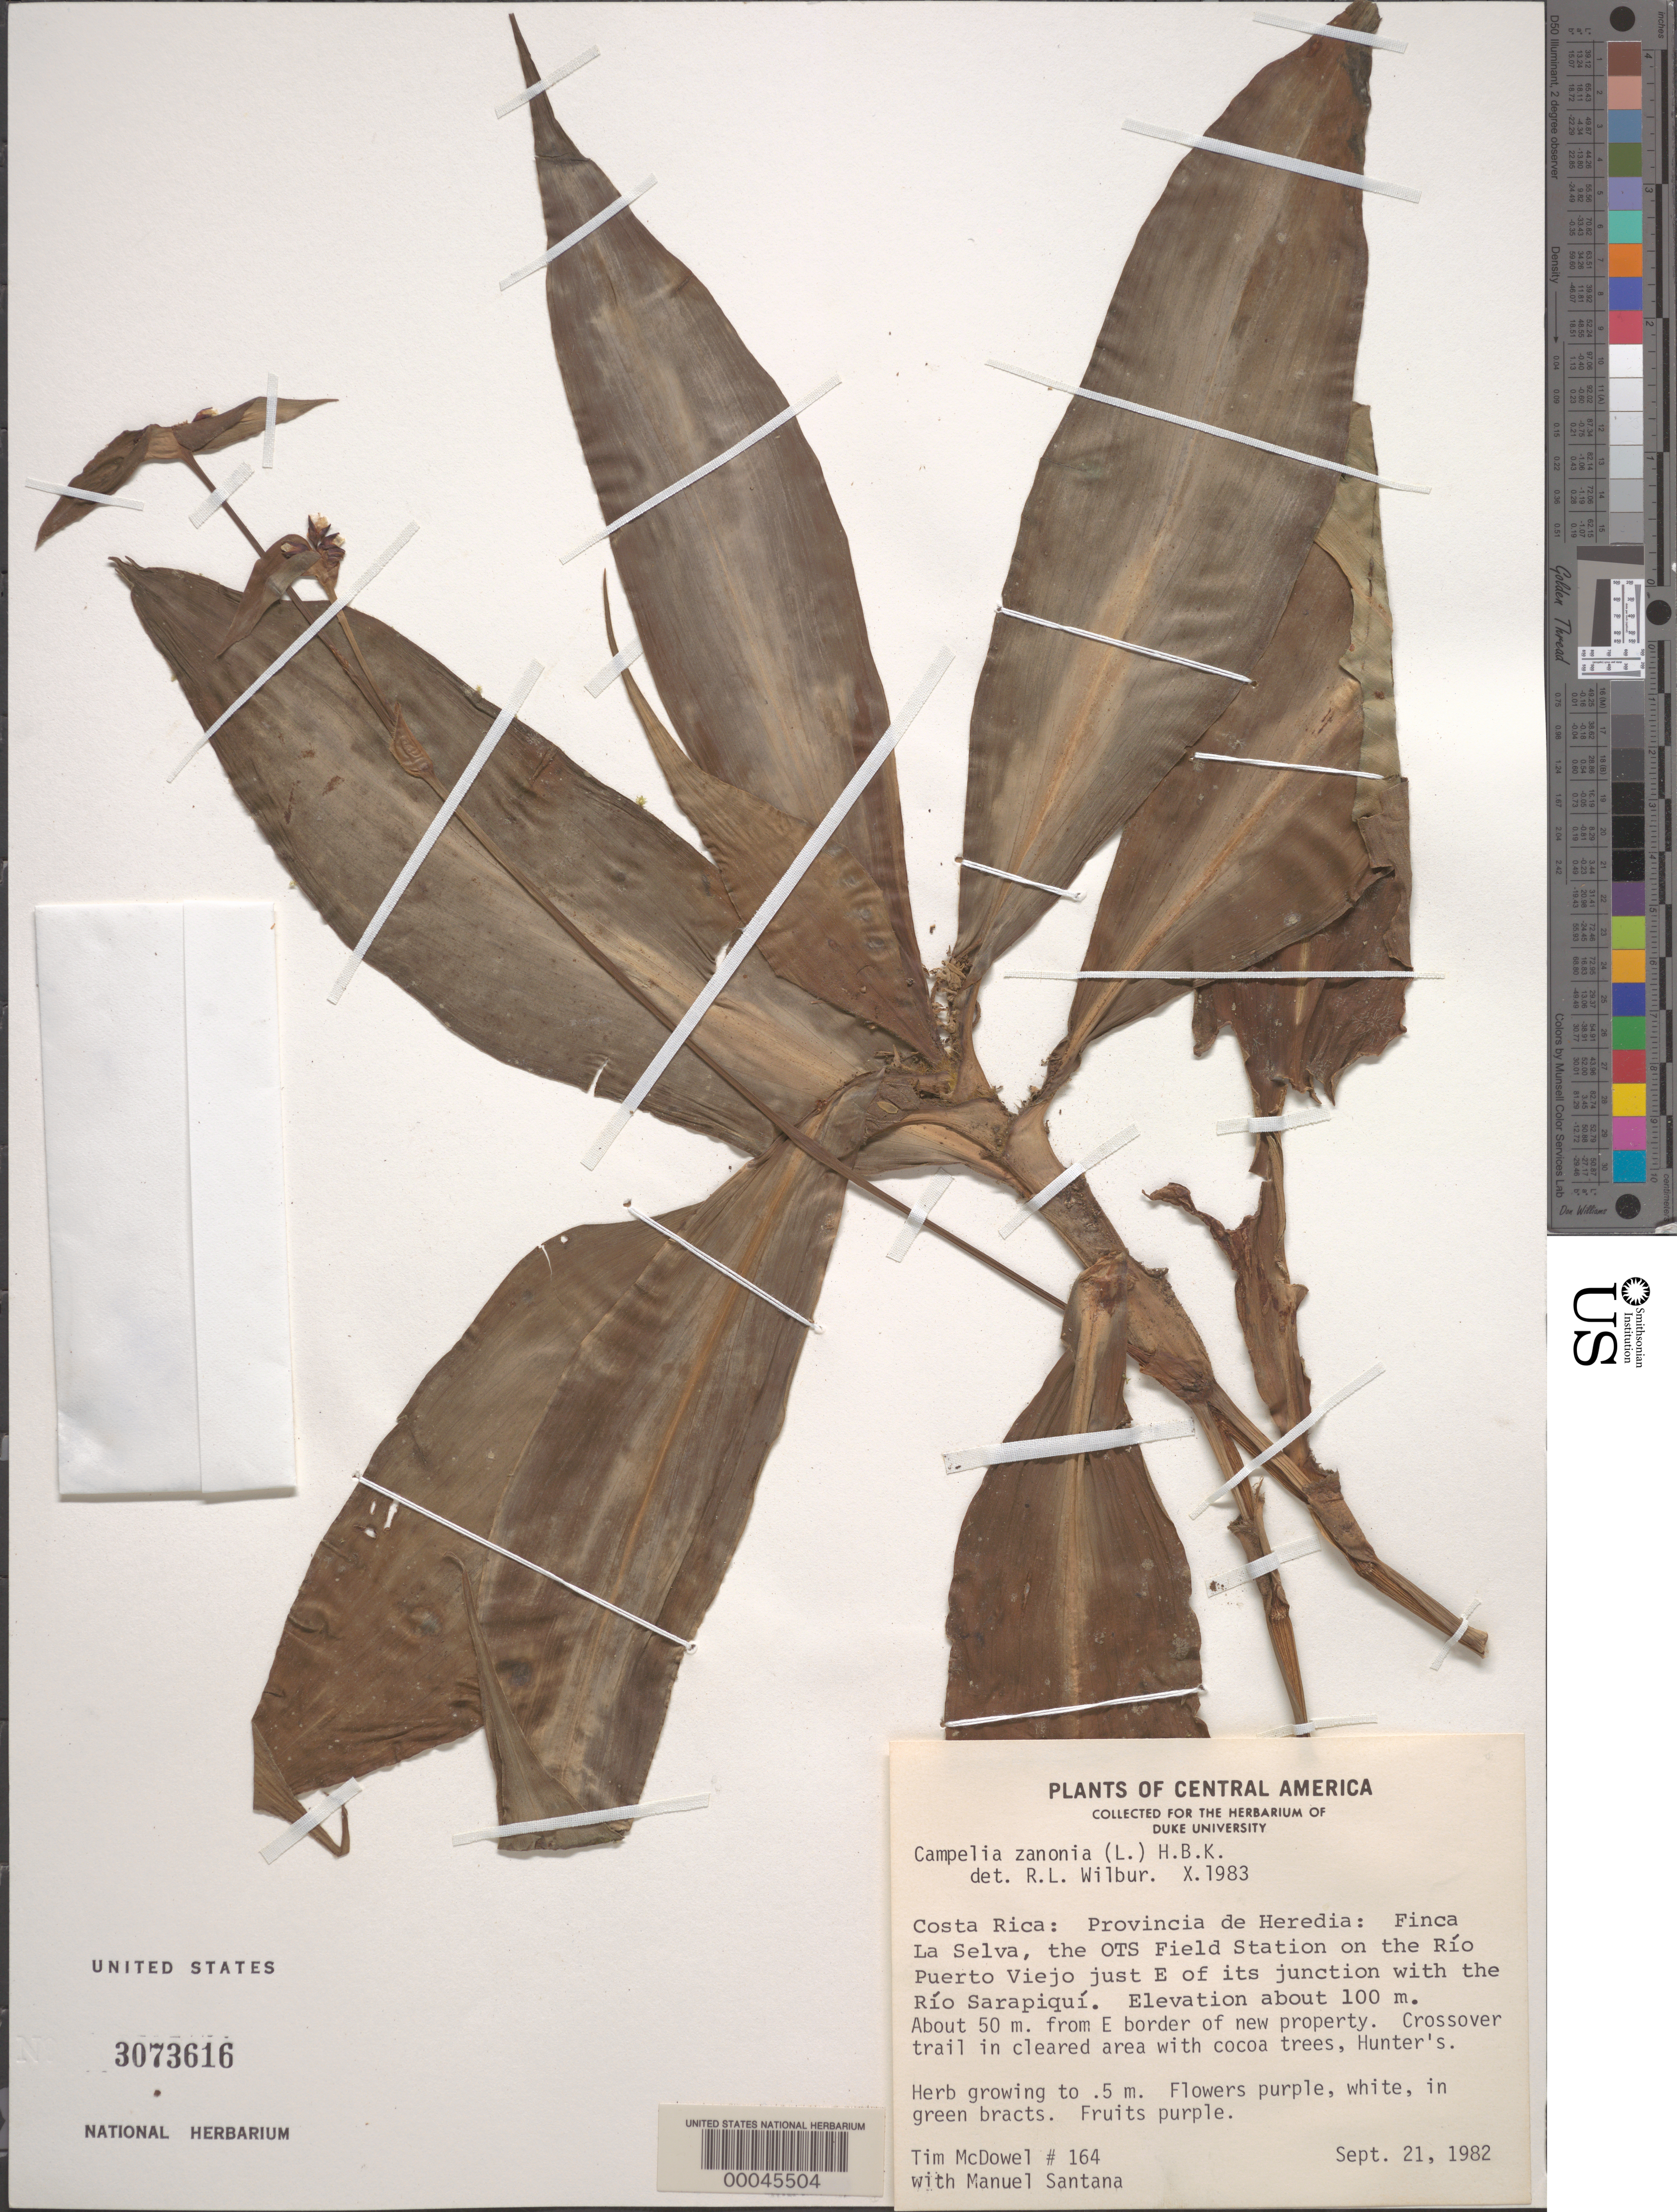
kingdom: Plantae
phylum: Tracheophyta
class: Liliopsida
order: Commelinales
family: Commelinaceae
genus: Tradescantia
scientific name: Tradescantia zanonia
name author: (L.) Sw.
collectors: T. McDowel & M. Santana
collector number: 164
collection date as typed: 21 Sep 1982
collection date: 1982-09-21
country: Costa Rica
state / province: Heredia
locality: Finca la selva, ots field station on rio puerto viejo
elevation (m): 100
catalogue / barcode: US 3073616